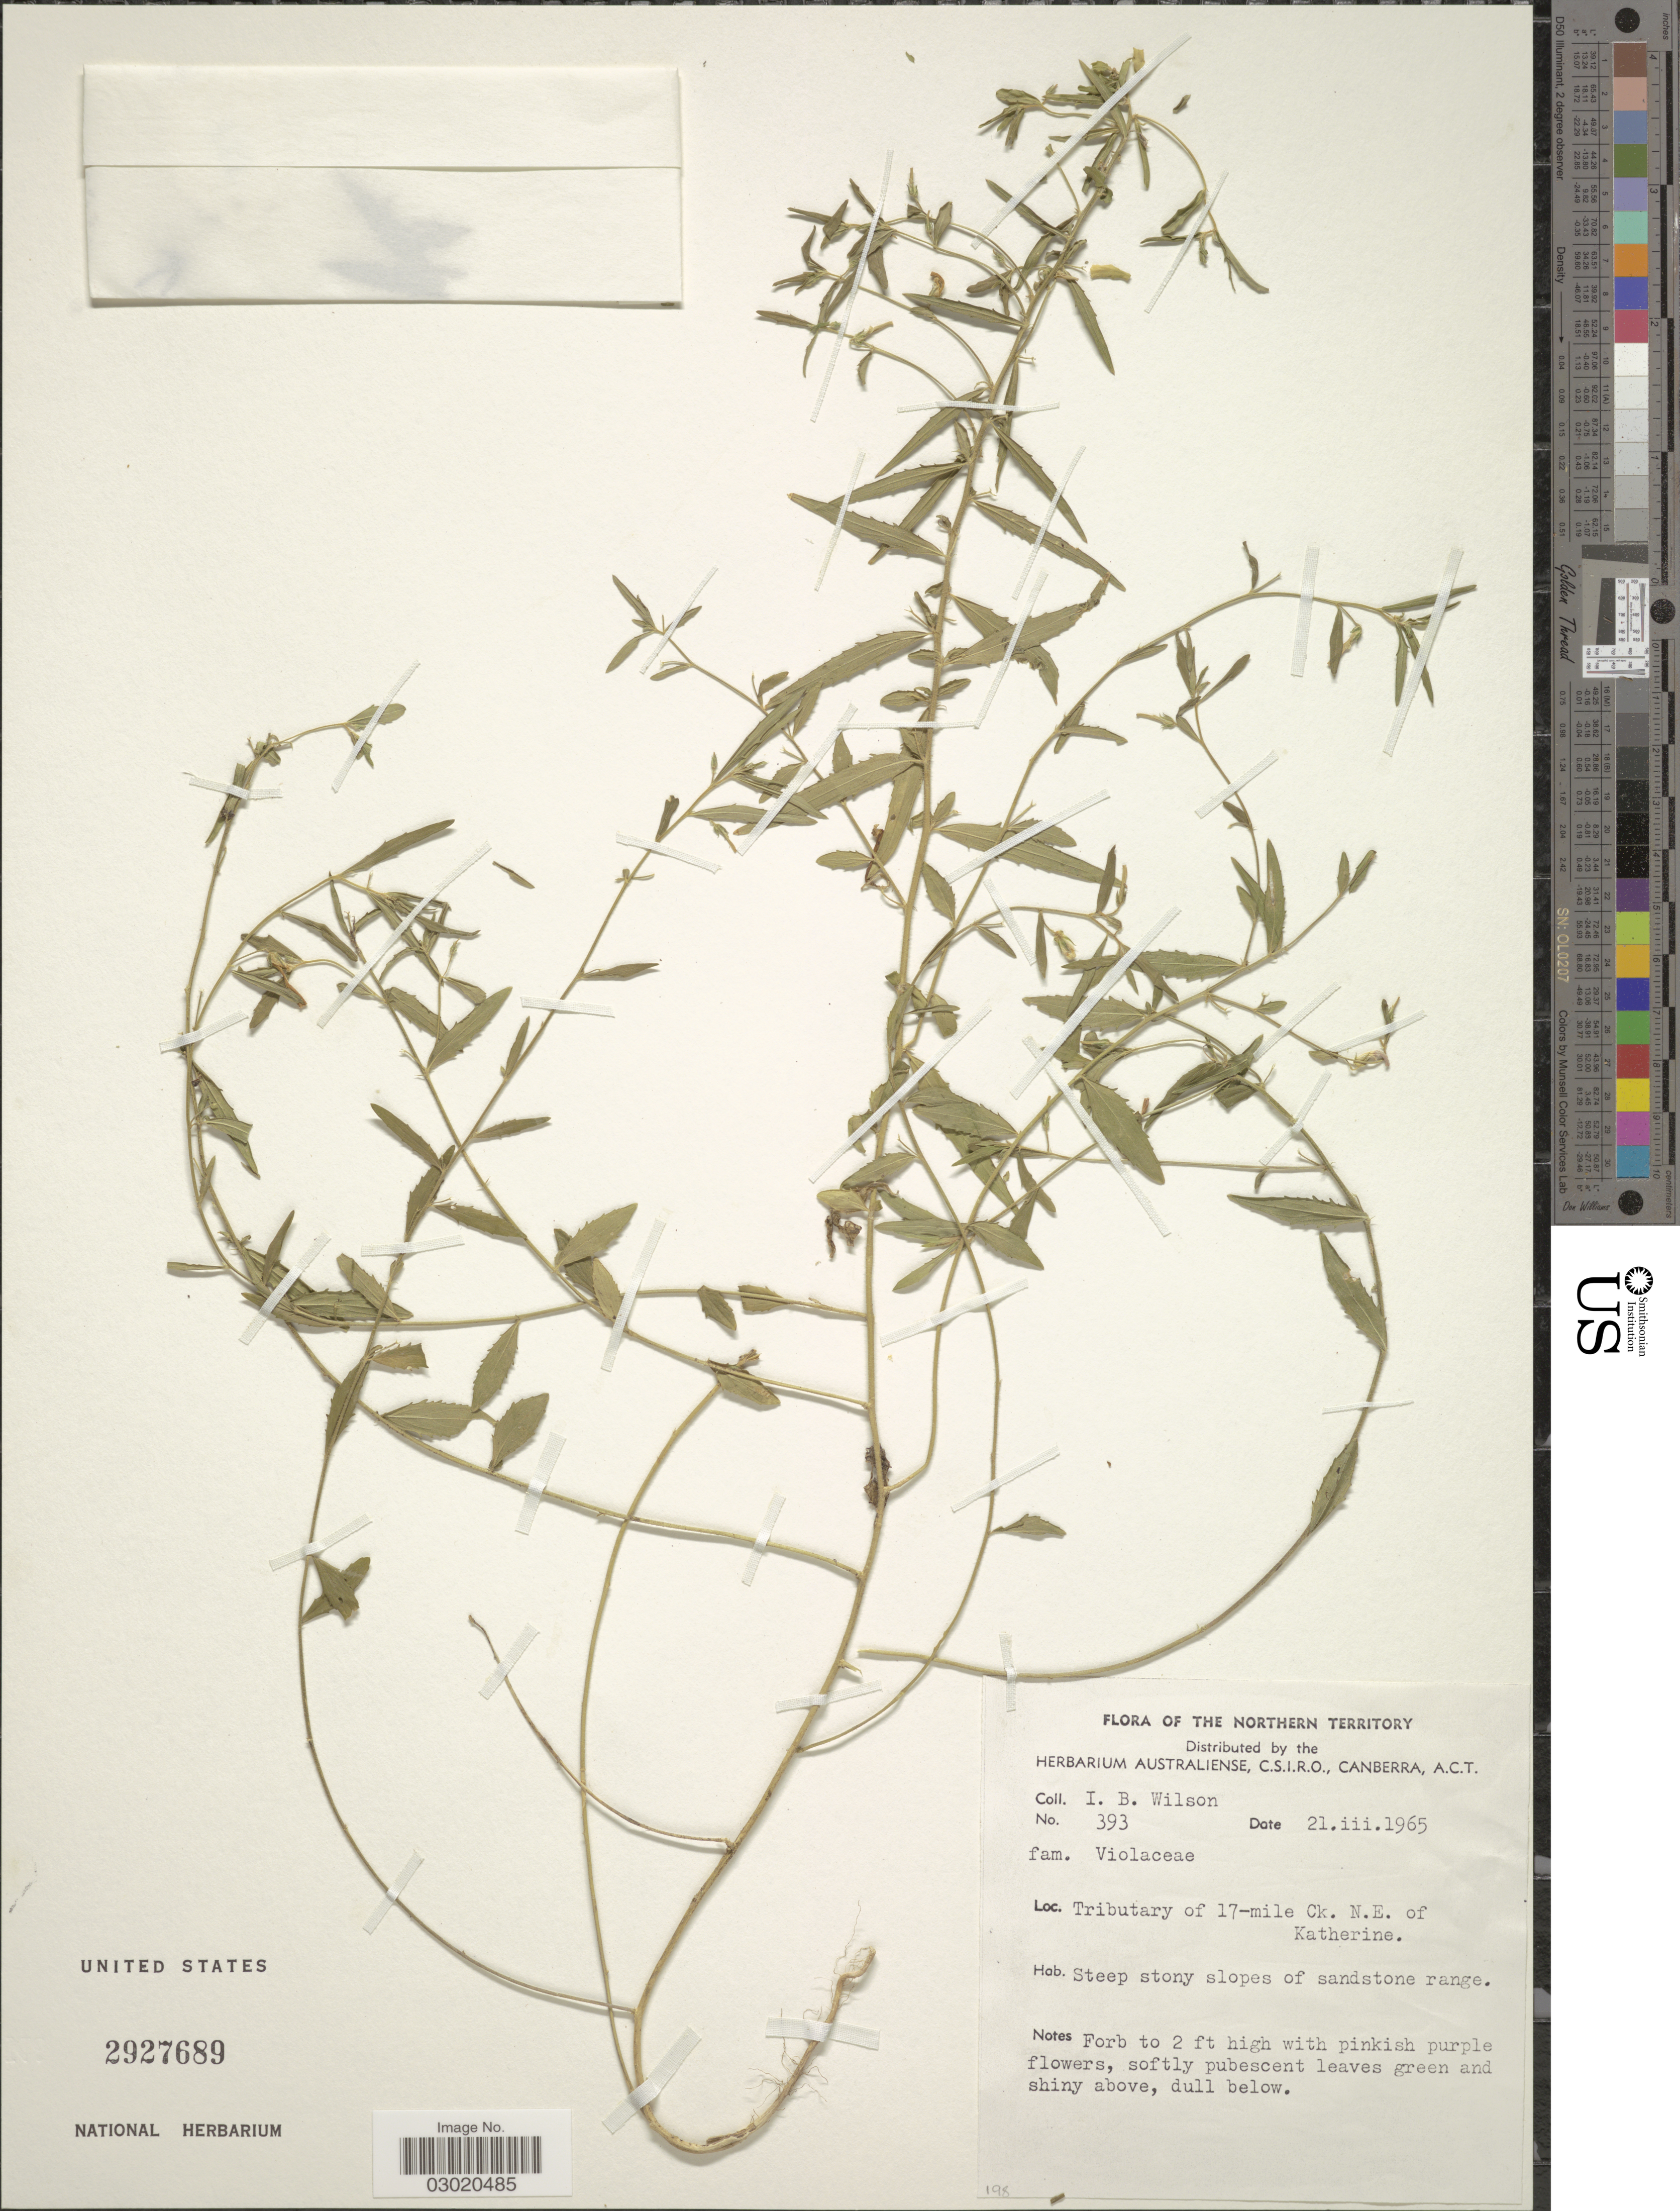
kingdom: Plantae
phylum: Tracheophyta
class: Magnoliopsida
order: Malpighiales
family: Violaceae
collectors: I. B. Wilson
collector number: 393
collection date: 1965-03-21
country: Australia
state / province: Northern Territory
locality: Tributary of 17-mile Ck. N.E. of Katherine.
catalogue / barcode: US 2927689